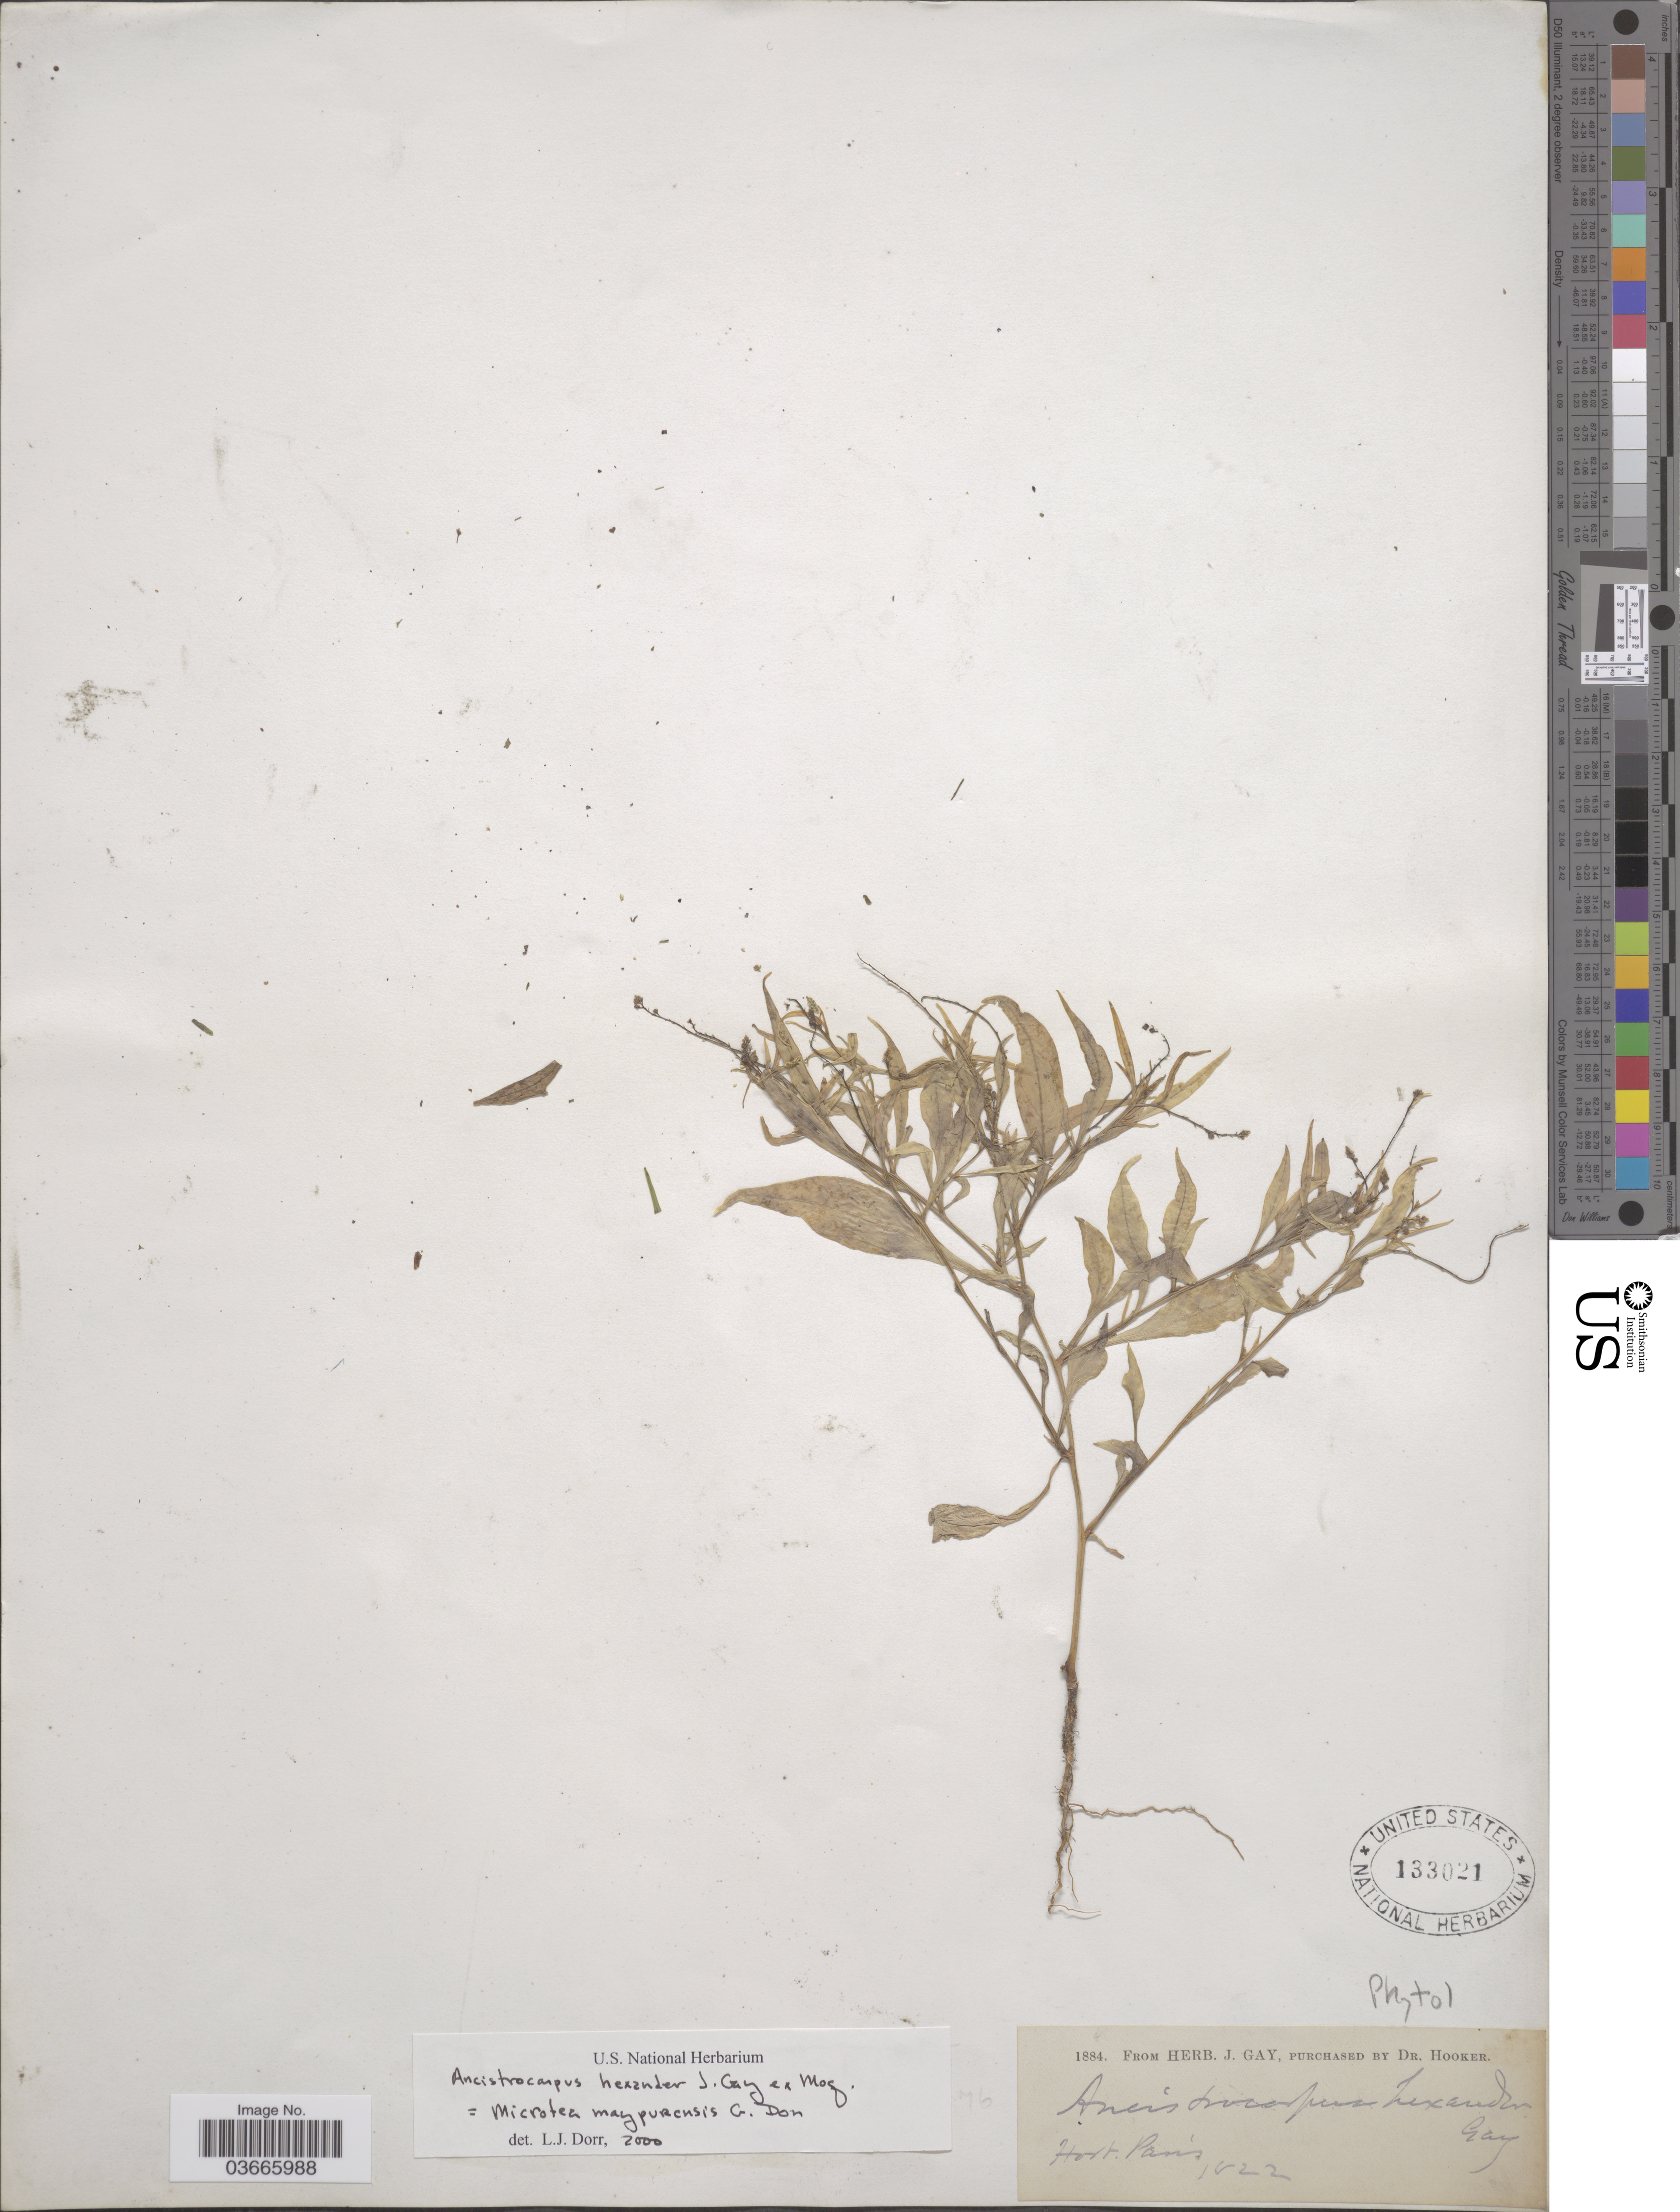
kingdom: Plantae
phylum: Tracheophyta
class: Magnoliopsida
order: Caryophyllales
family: Microteaceae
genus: Microtea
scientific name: Microtea maypurensis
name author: (Kunth) G. Don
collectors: ex herb. J. Gay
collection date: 1822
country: France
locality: Hort. Paris.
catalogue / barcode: US 133021